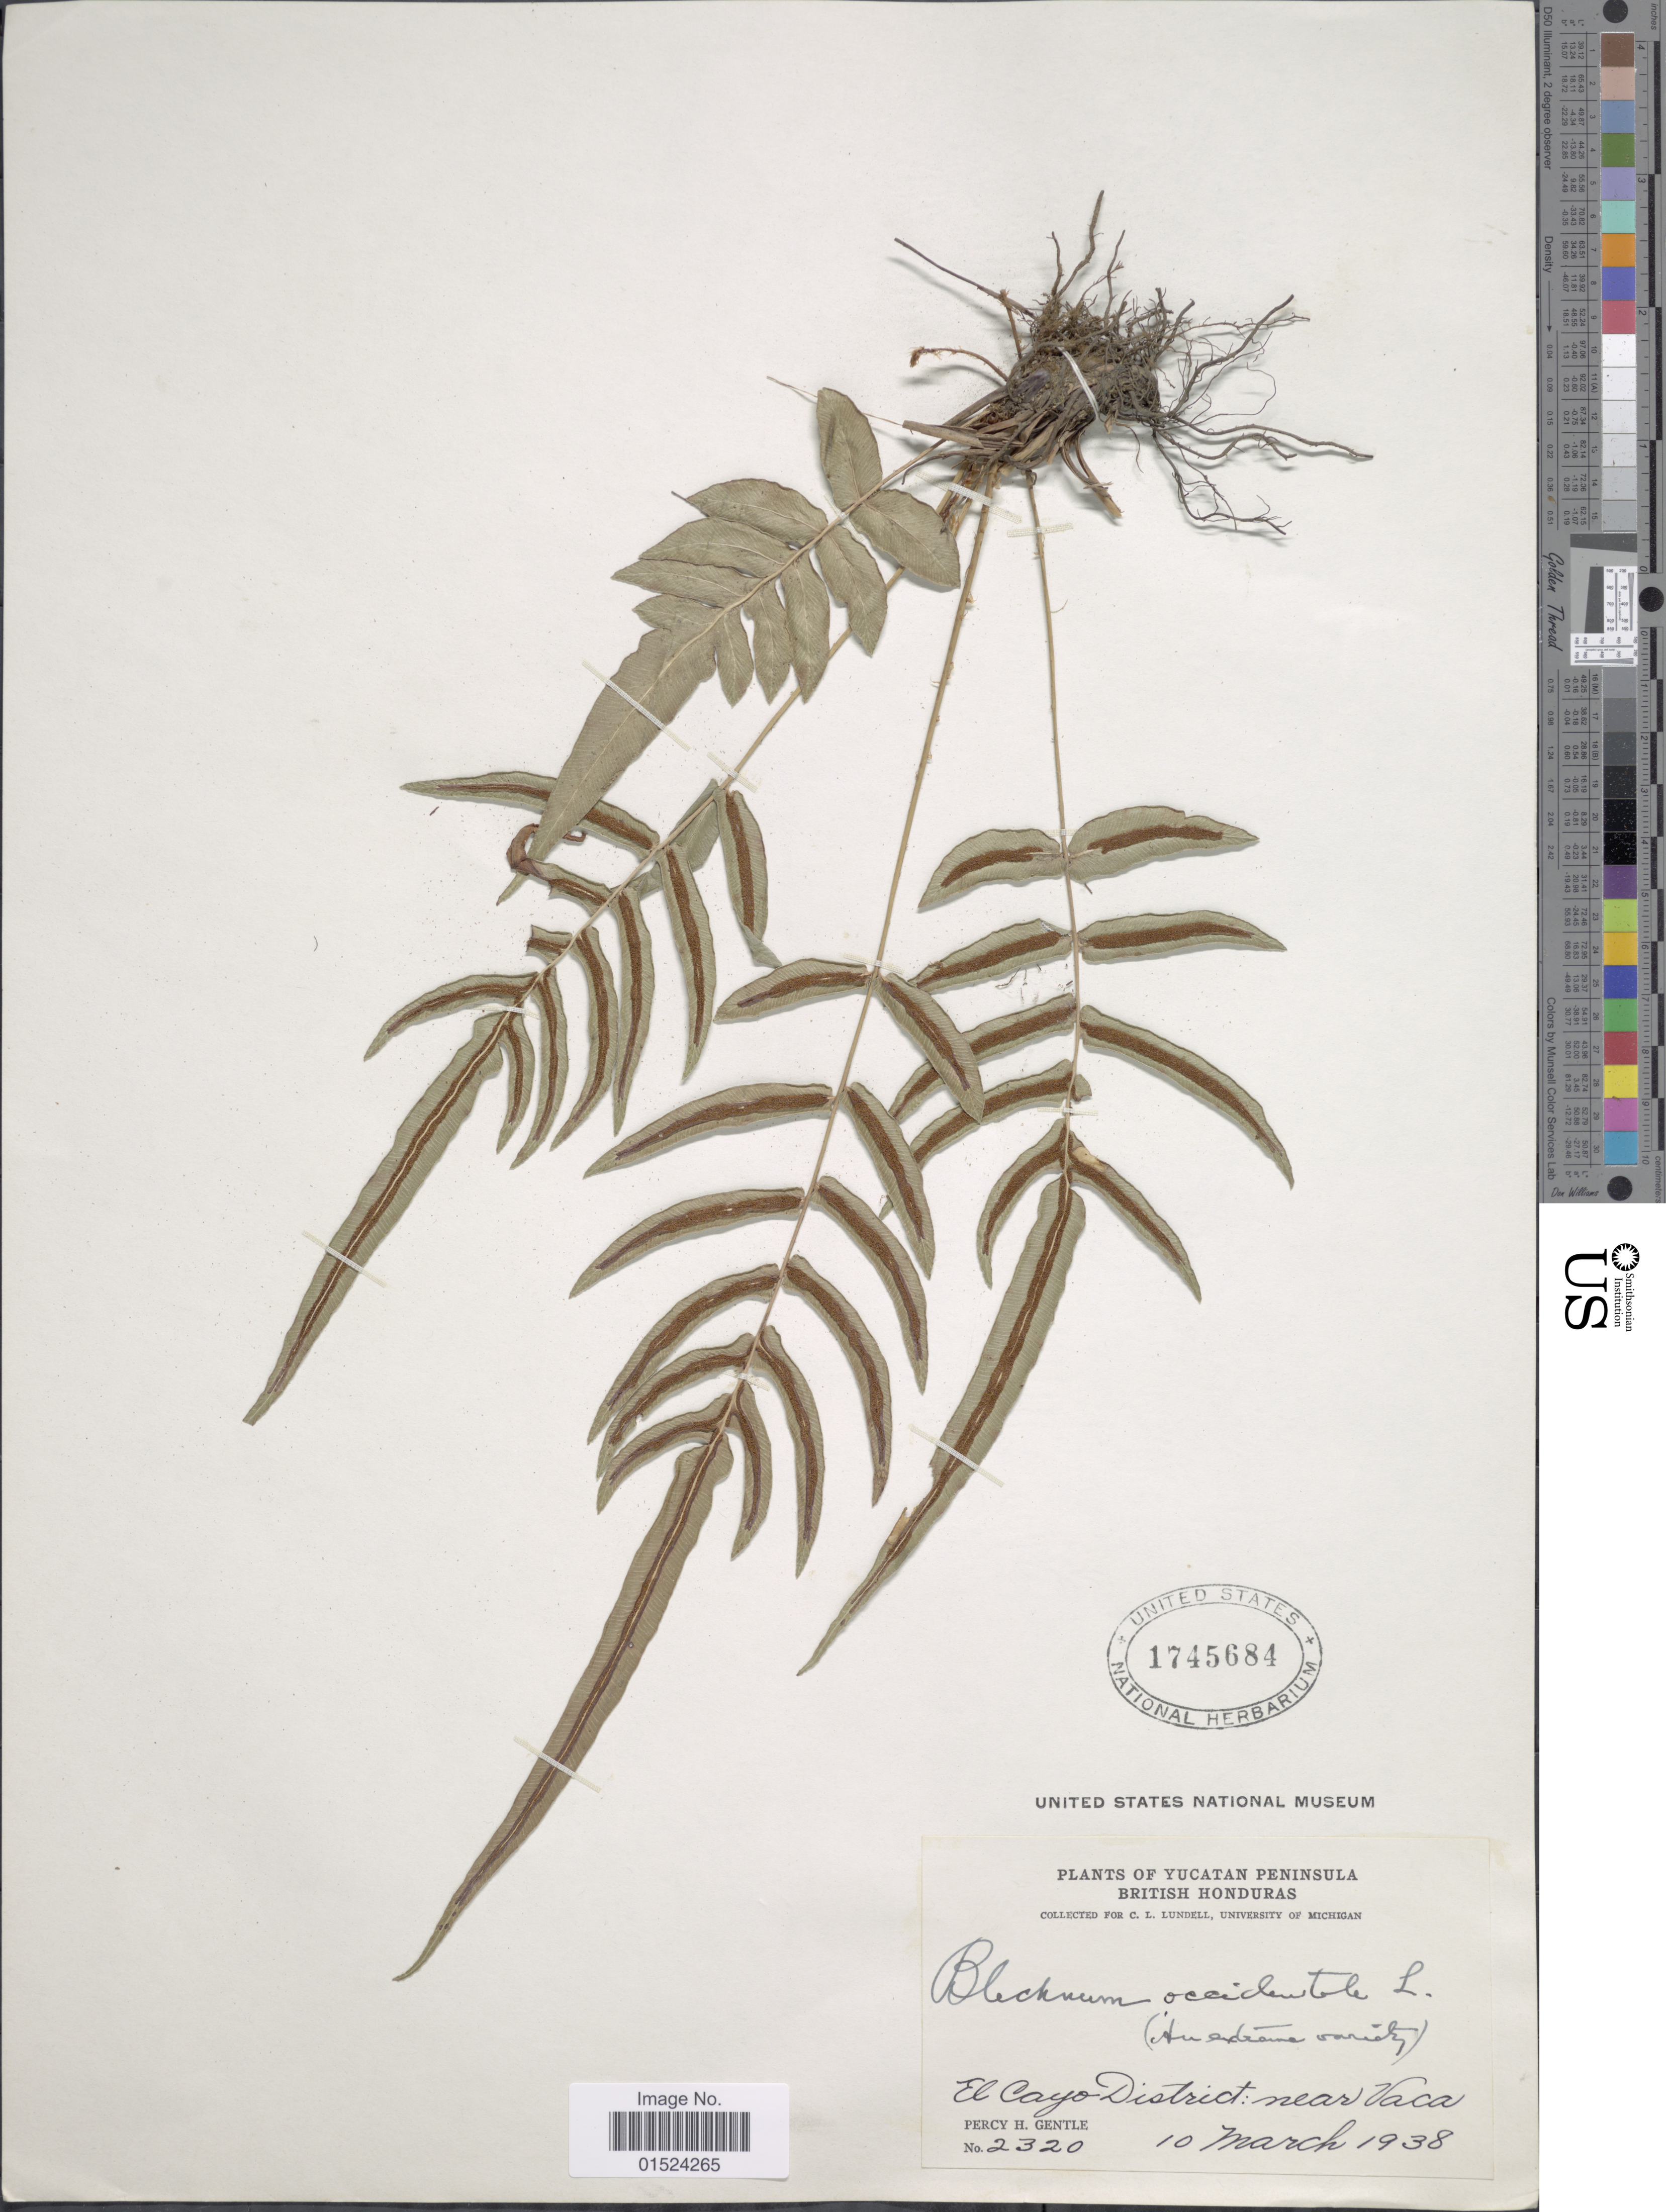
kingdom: Plantae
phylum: Tracheophyta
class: Polypodiopsida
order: Polypodiales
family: Blechnaceae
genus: Blechnum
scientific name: Blechnum occidentale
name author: L.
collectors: P. H. Gentle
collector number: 2320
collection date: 1938-03-10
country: Belize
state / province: Cayo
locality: Yucatan Peninsula, British Honduras, El Cayo District: near Vaca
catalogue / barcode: US 1745684